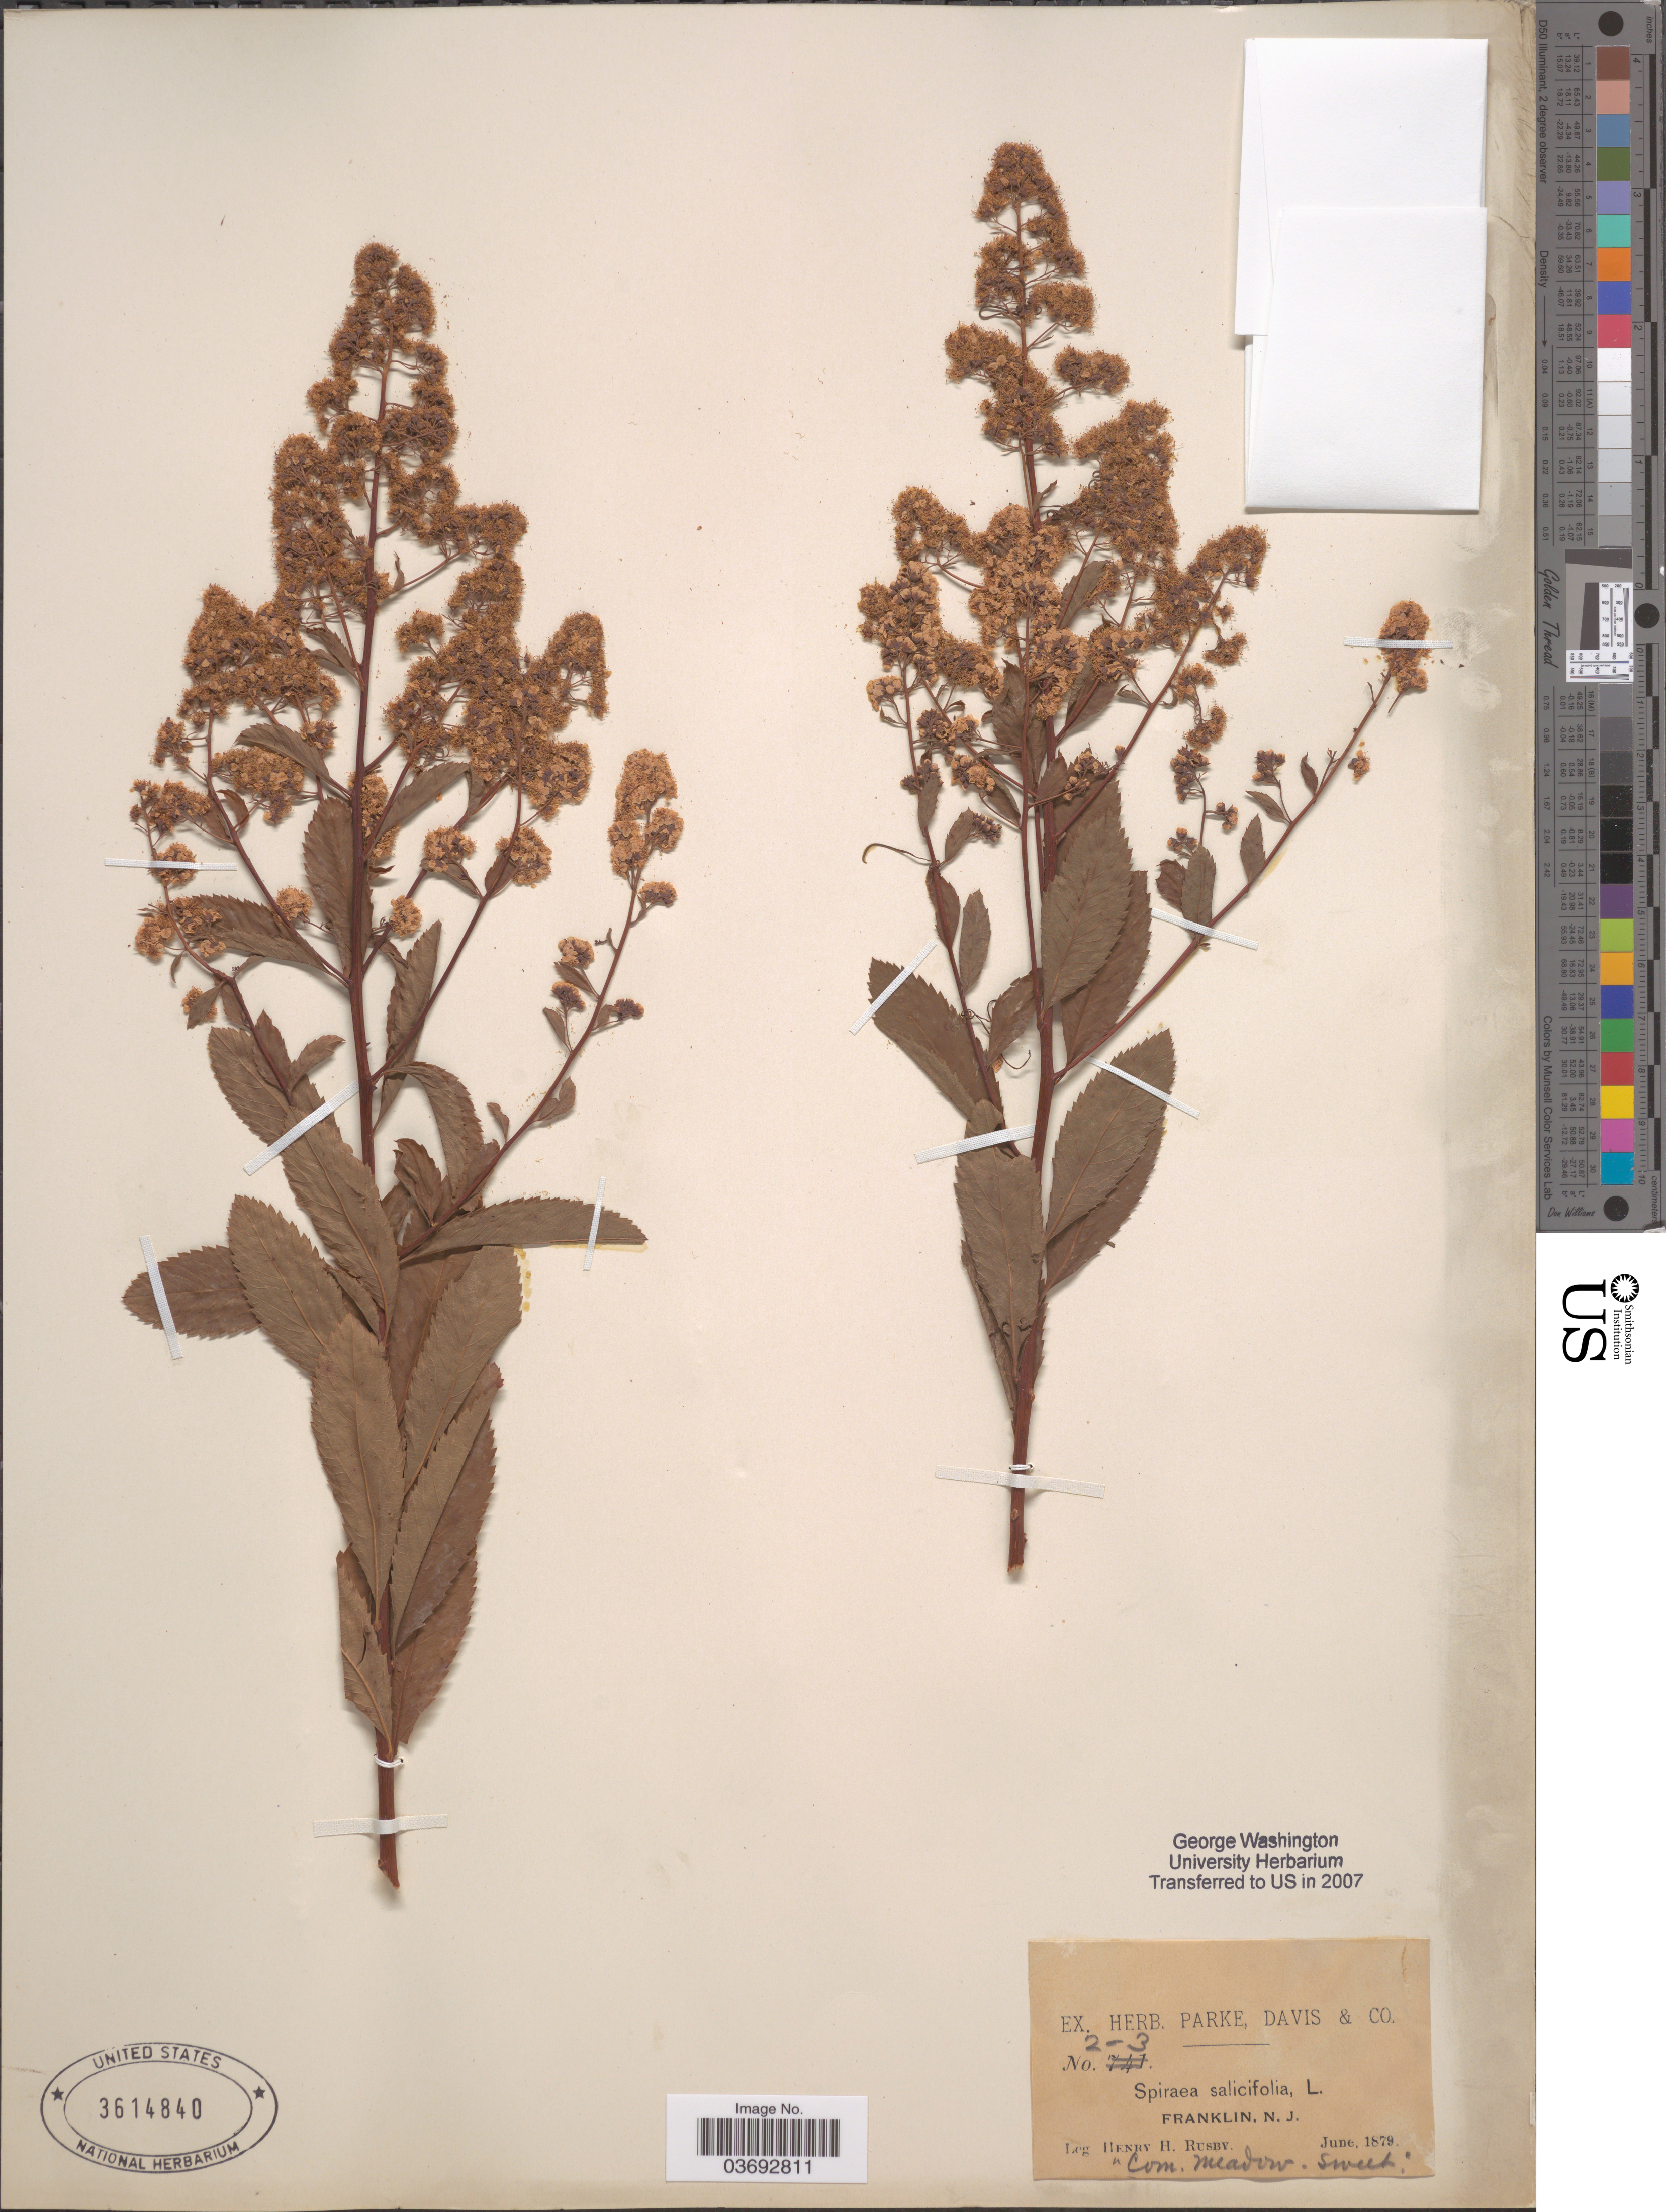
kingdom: Plantae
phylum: Tracheophyta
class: Magnoliopsida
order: Rosales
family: Rosaceae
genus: Spiraea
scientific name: Spiraea salicifolia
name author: L.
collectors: H. H. Rusby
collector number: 2-3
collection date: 1879-06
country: United States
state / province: New Jersey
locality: Franklin.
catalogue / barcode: US 3614840